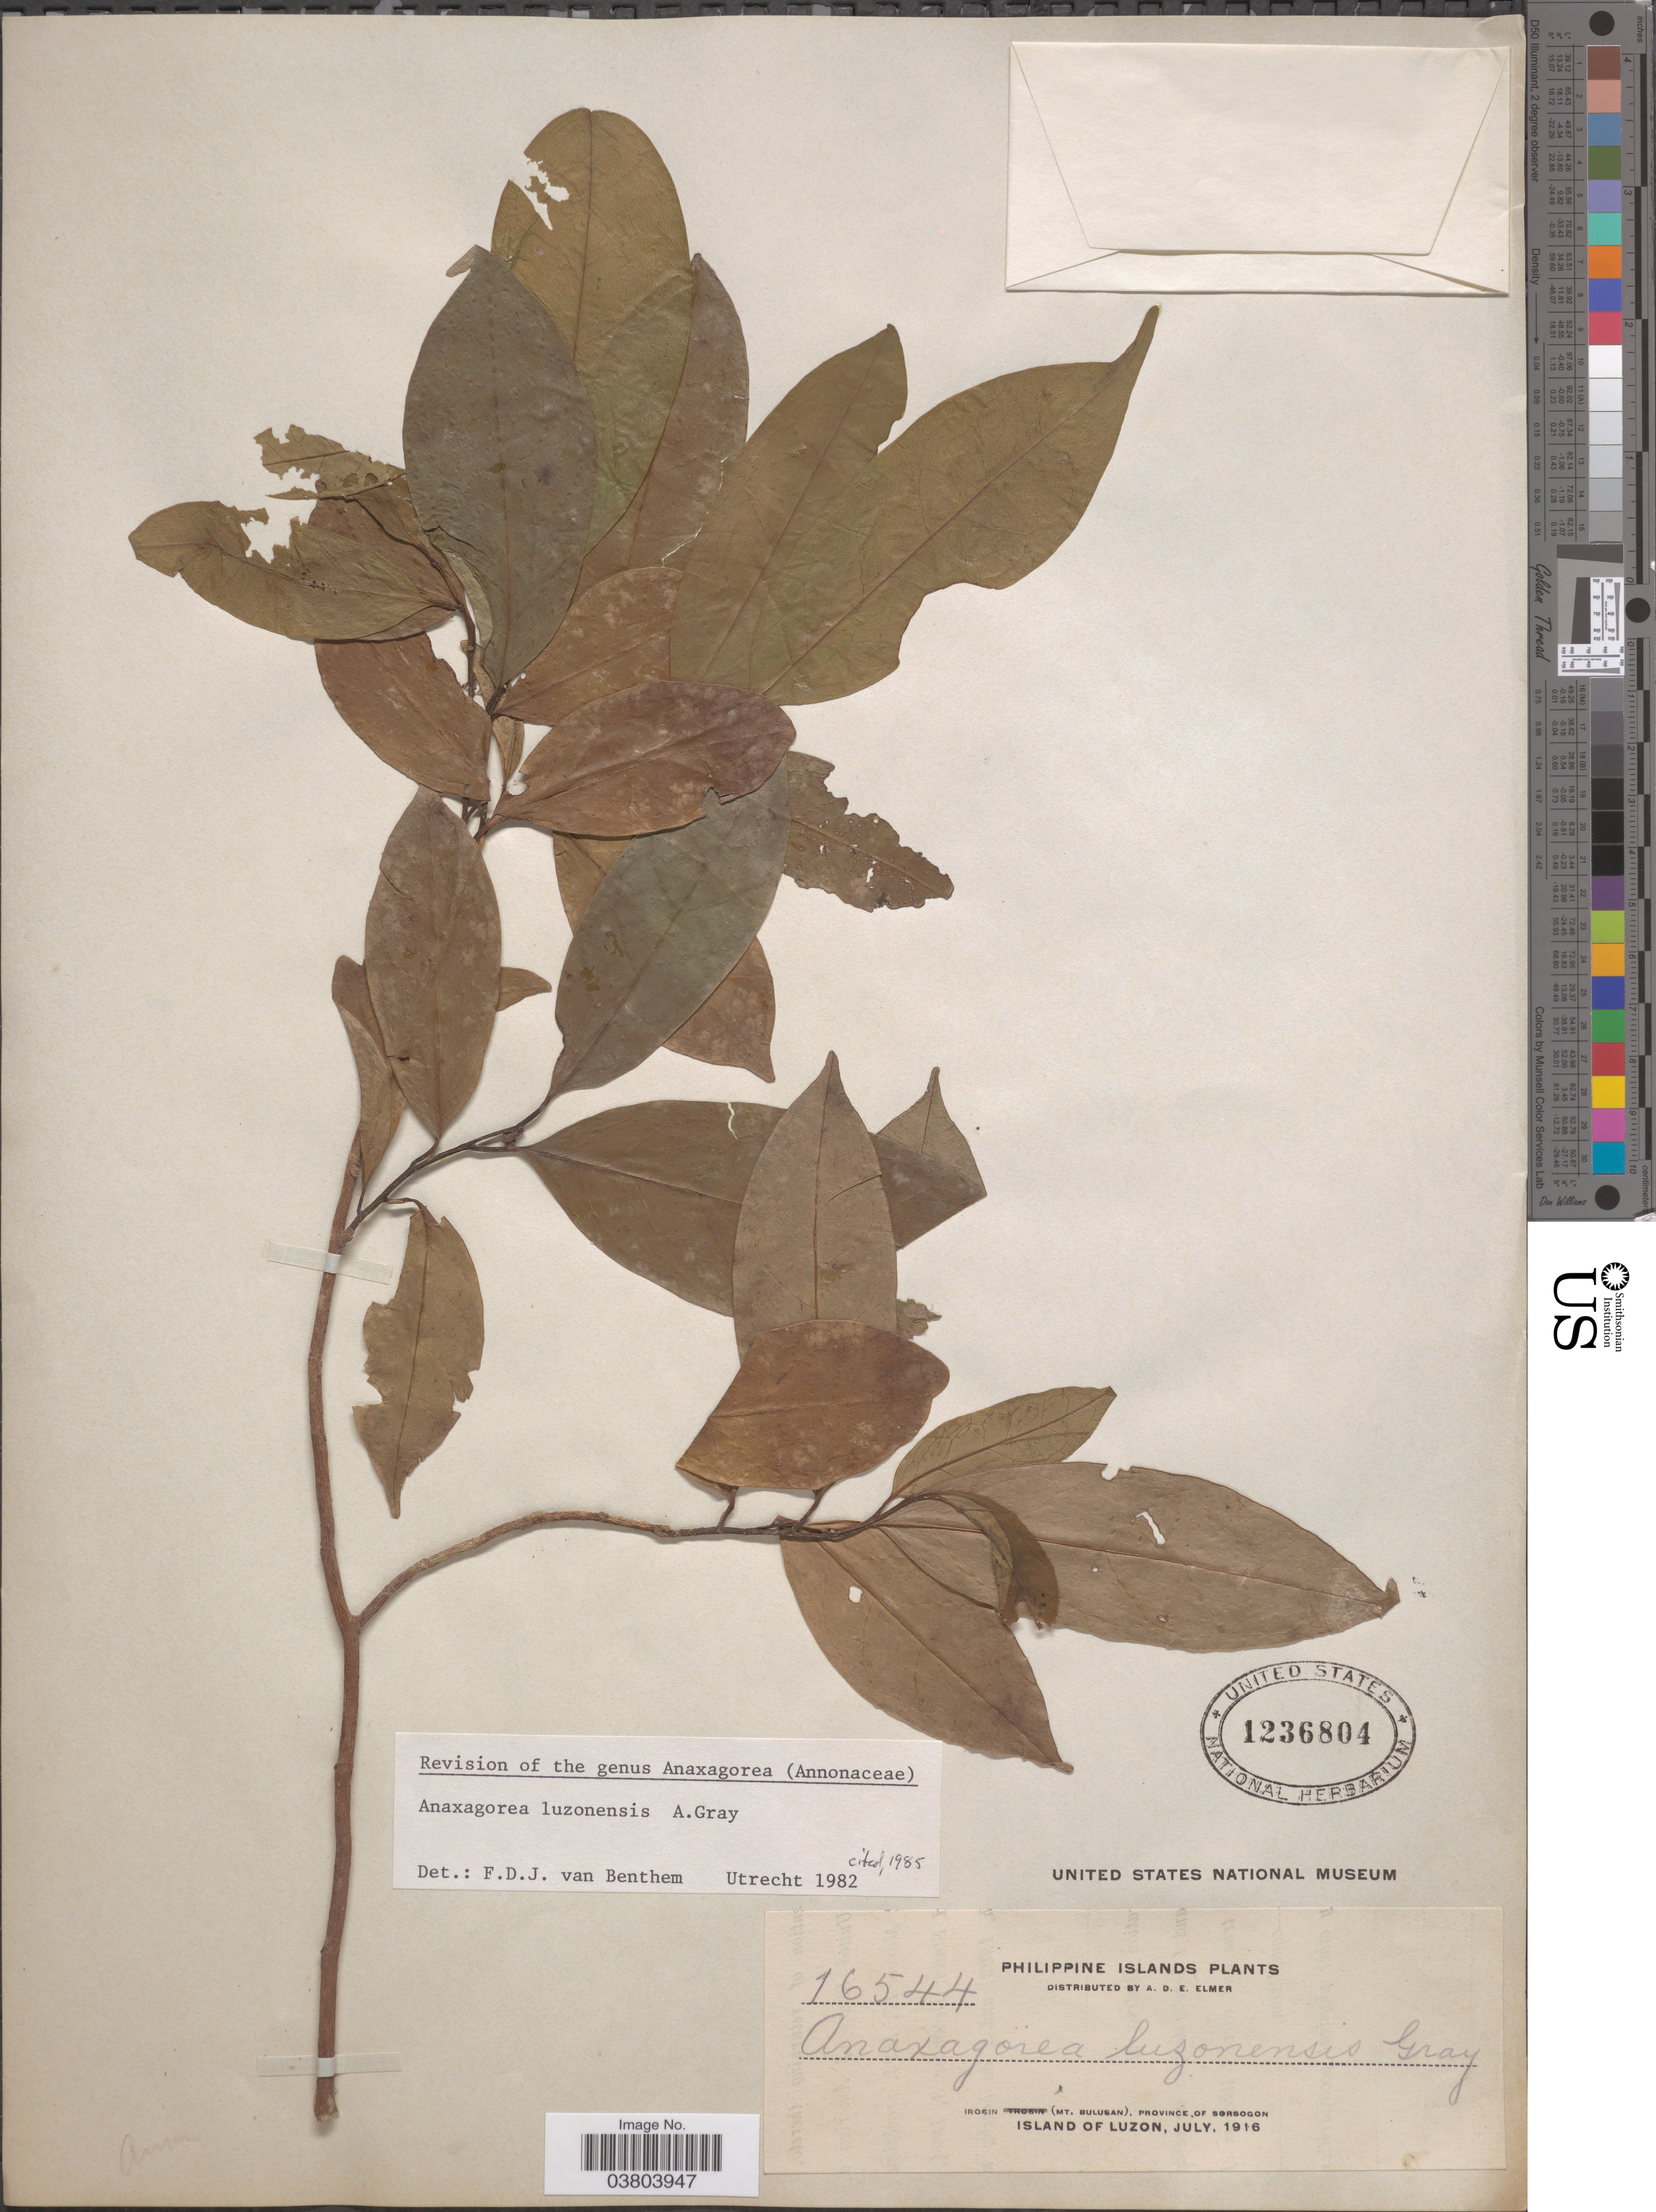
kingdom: Plantae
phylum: Tracheophyta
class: Magnoliopsida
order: Magnoliales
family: Annonaceae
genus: Anaxagorea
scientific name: Anaxagorea luzonensis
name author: A. Gray in Wilkes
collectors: A. D. E. Elmer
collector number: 16544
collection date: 1916-07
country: Philippines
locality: Philippine Islands. Irosin (Mt. Bulusan), Province of Sorsogon. Island of Luzon.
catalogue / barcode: US 1236804